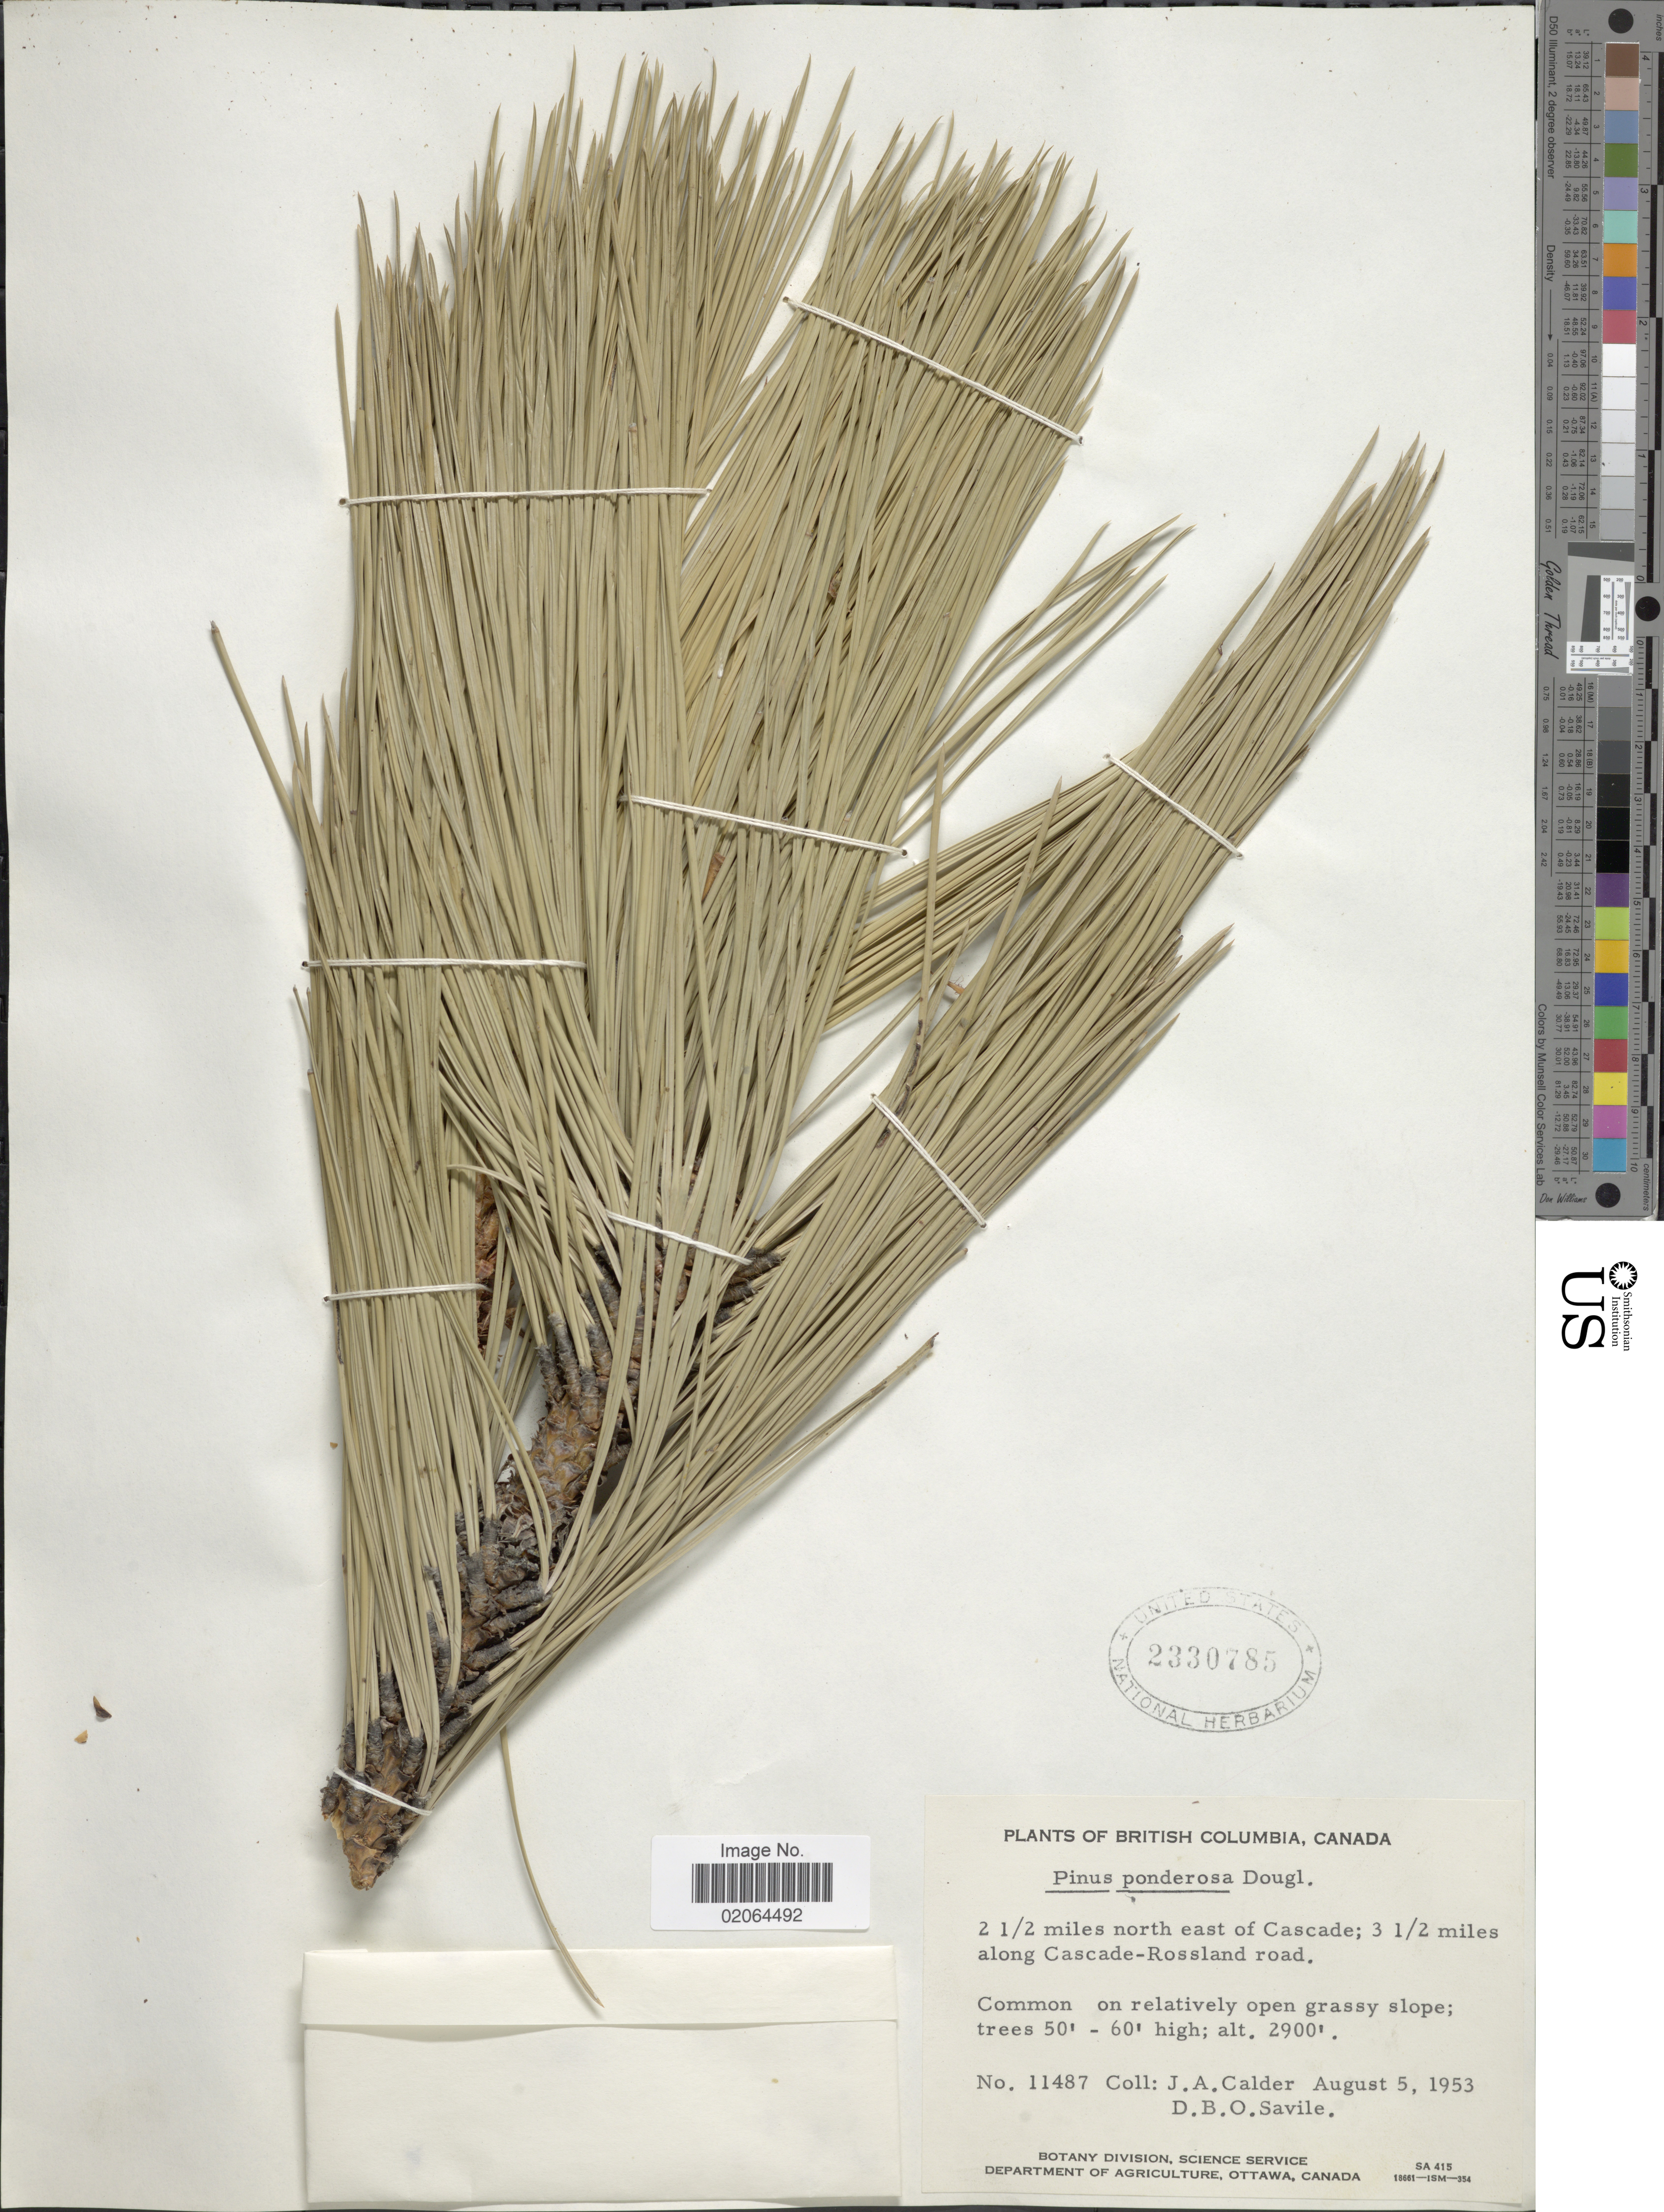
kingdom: Plantae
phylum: Tracheophyta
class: Pinopsida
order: Pinales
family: Pinaceae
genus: Pinus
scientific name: Pinus ponderosa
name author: Douglas ex C. Lawson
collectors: J. A. Calder & D. Savile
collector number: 11487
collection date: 1953-08-05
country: Canada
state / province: British Columbia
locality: British Columbia, Canada, 21/2 miles North east of Cascade; 3 1/2 miles Cascade-Rossland road.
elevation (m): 884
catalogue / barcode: US 2330785